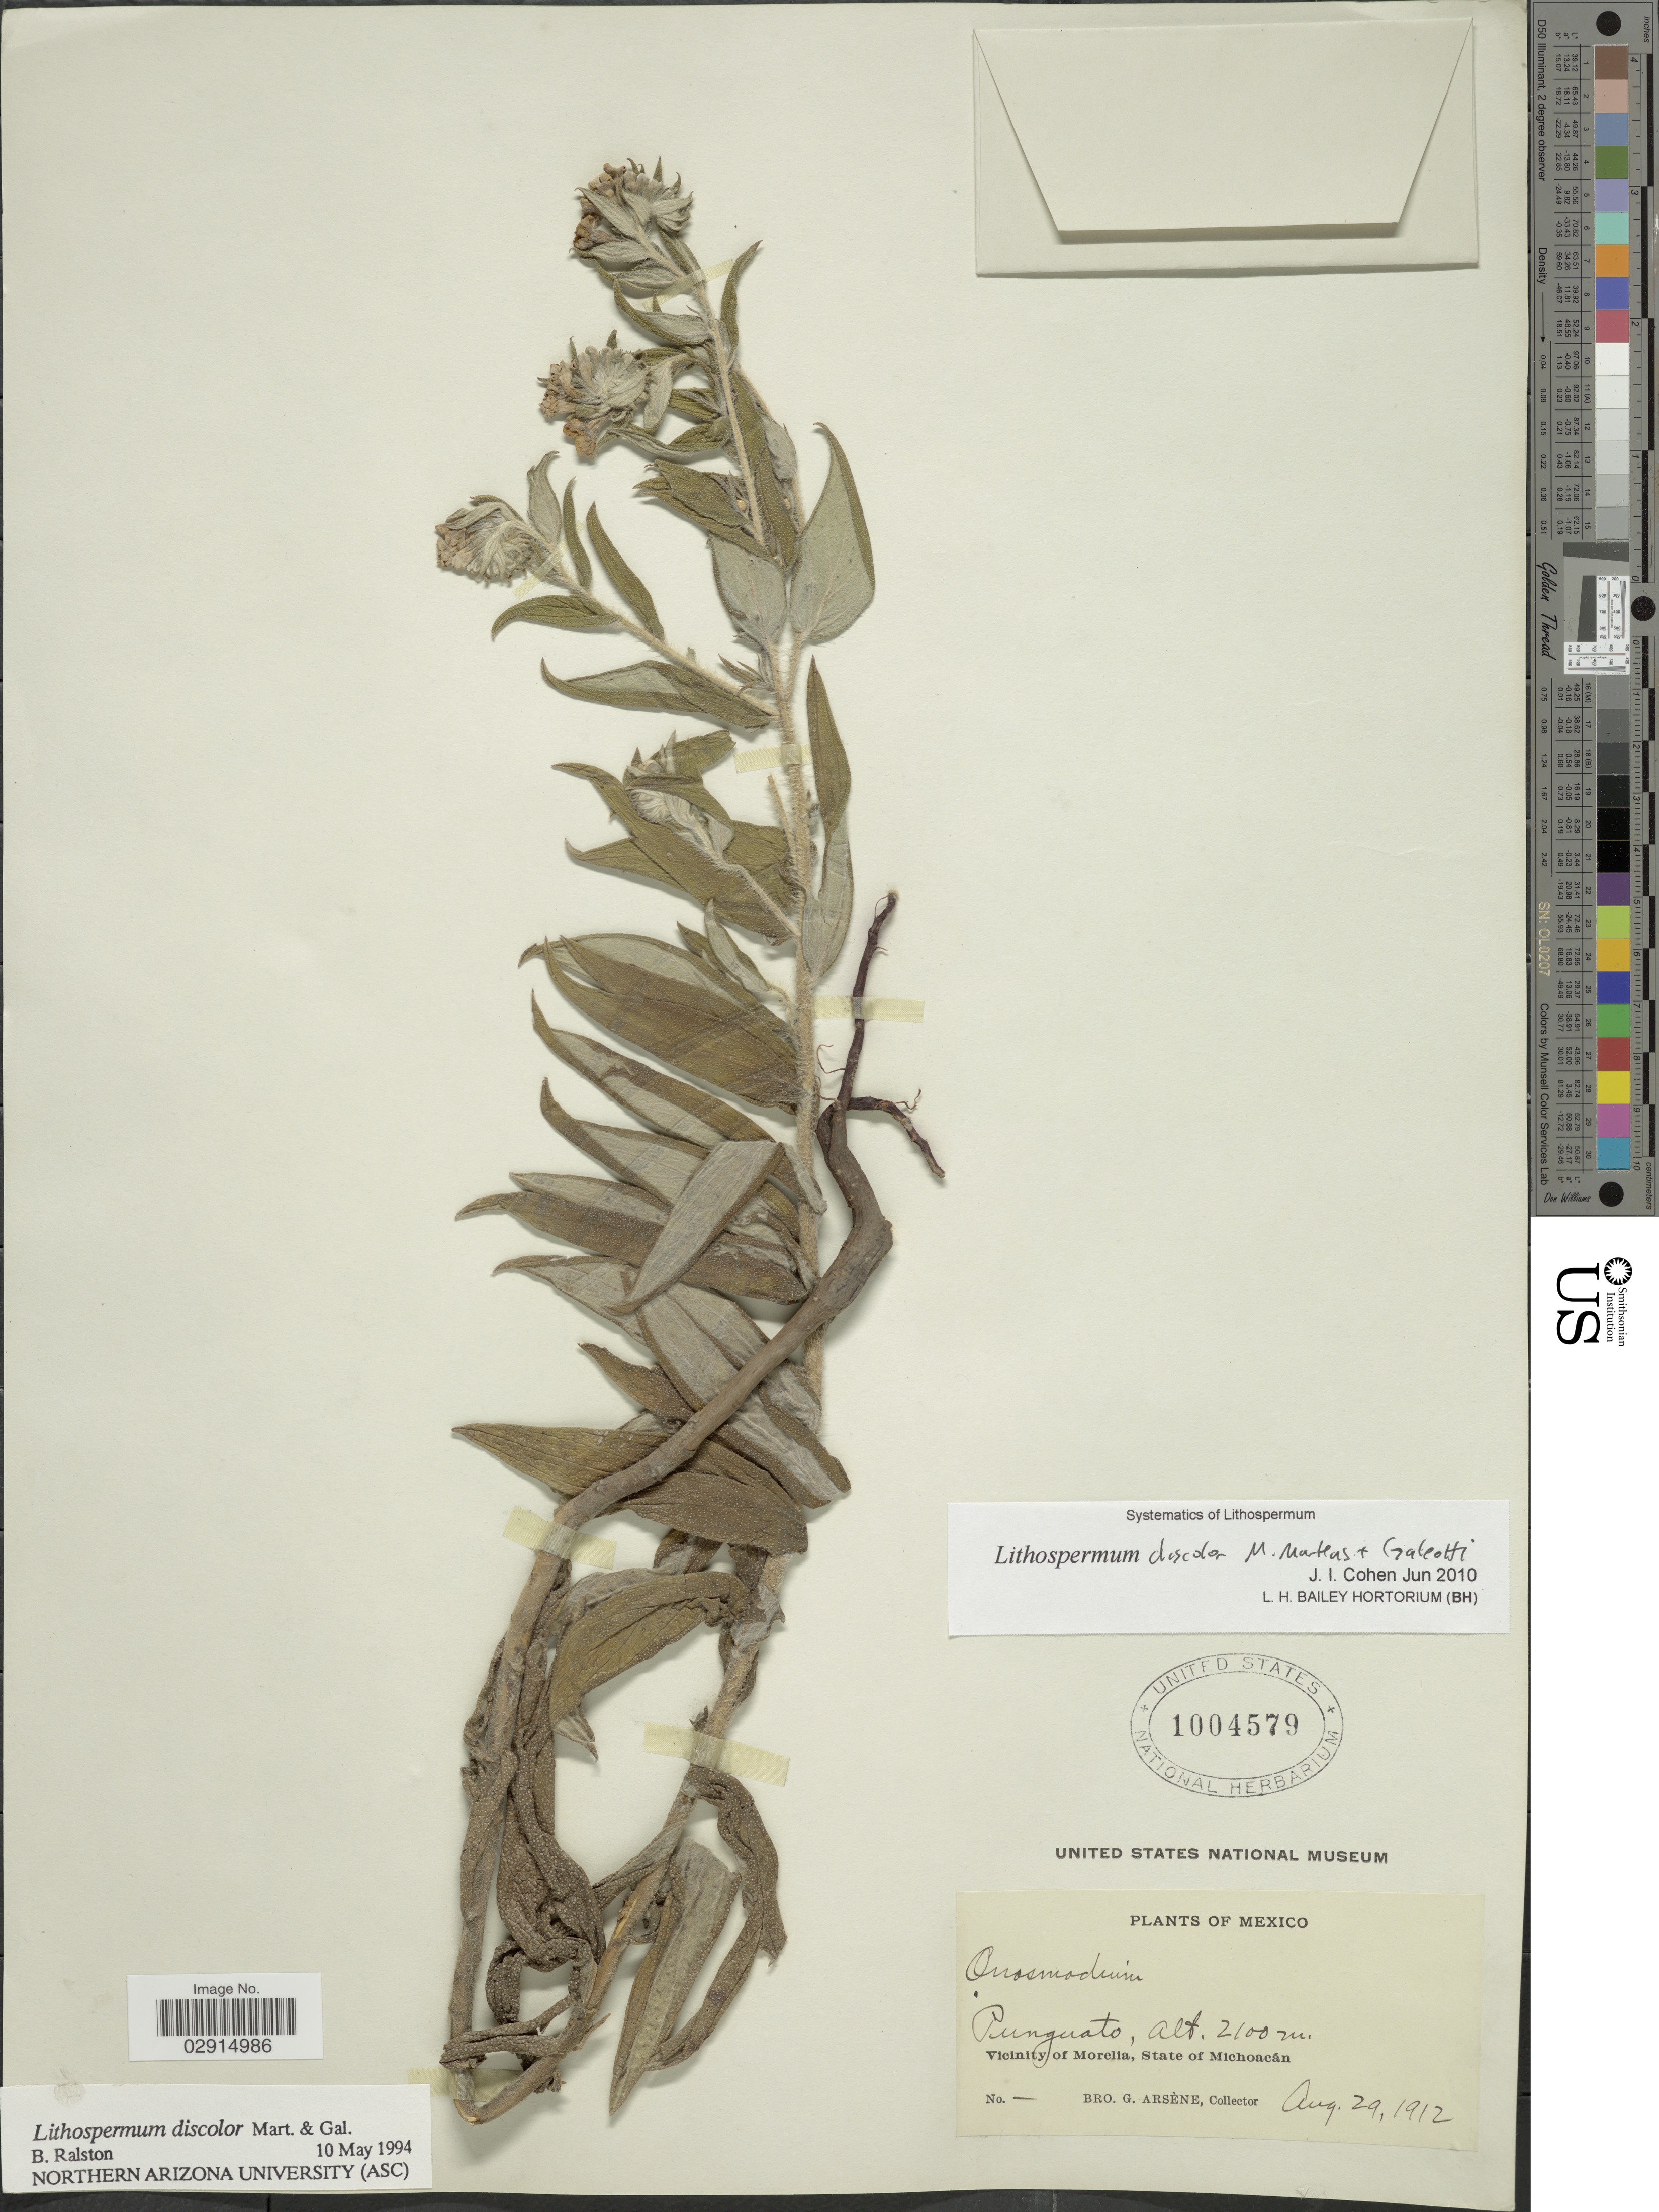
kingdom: Plantae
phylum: Tracheophyta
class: Magnoliopsida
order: Boraginales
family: Boraginaceae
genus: Lithospermum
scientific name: Lithospermum discolor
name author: M. Martens & Galeotti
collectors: Bro. G. Arsène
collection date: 1912-08-29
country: Mexico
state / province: Michoacán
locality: Punguato. Vicinity of Morelia, State of Michoacán. Mexico.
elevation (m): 2100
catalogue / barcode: US 1004579